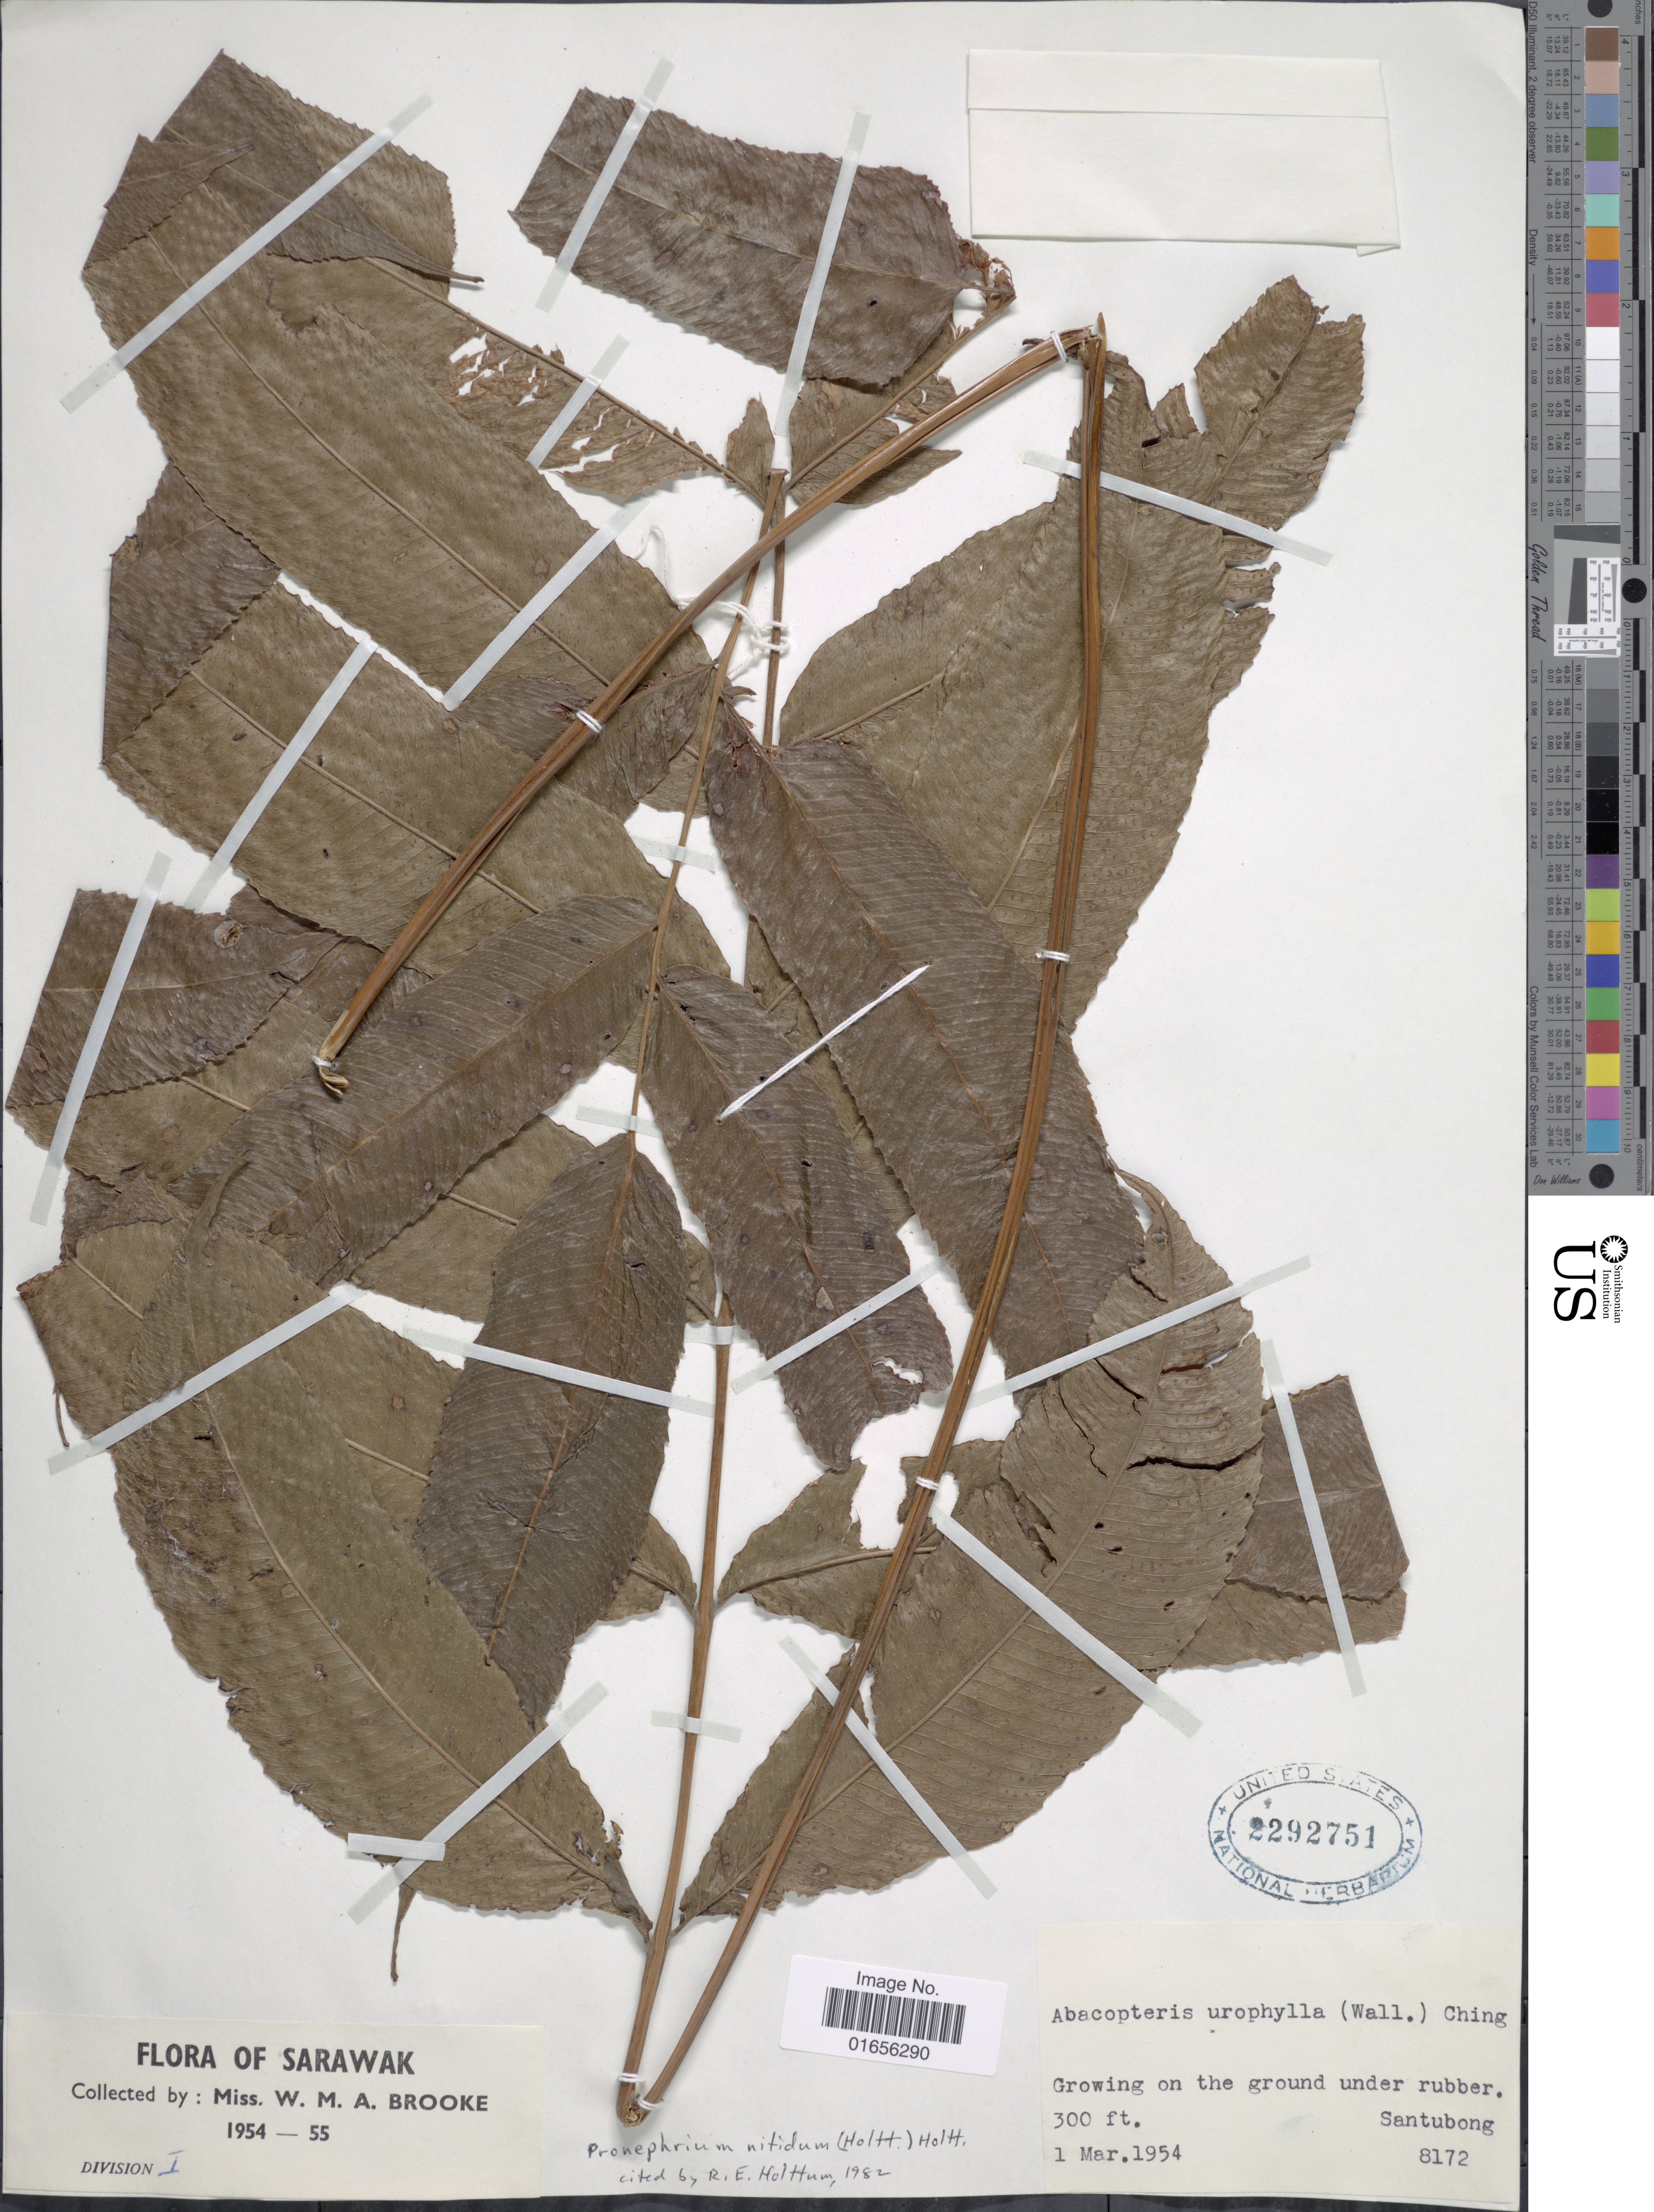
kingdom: Plantae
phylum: Tracheophyta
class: Polypodiopsida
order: Polypodiales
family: Thelypteridaceae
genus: Pronephrium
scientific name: Pronephrium nitidum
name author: Holttum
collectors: W. Brooke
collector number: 8172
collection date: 1954-03-01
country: Malaysia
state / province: Sarawak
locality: Sarawak, Santubong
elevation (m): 91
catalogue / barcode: US 2292751